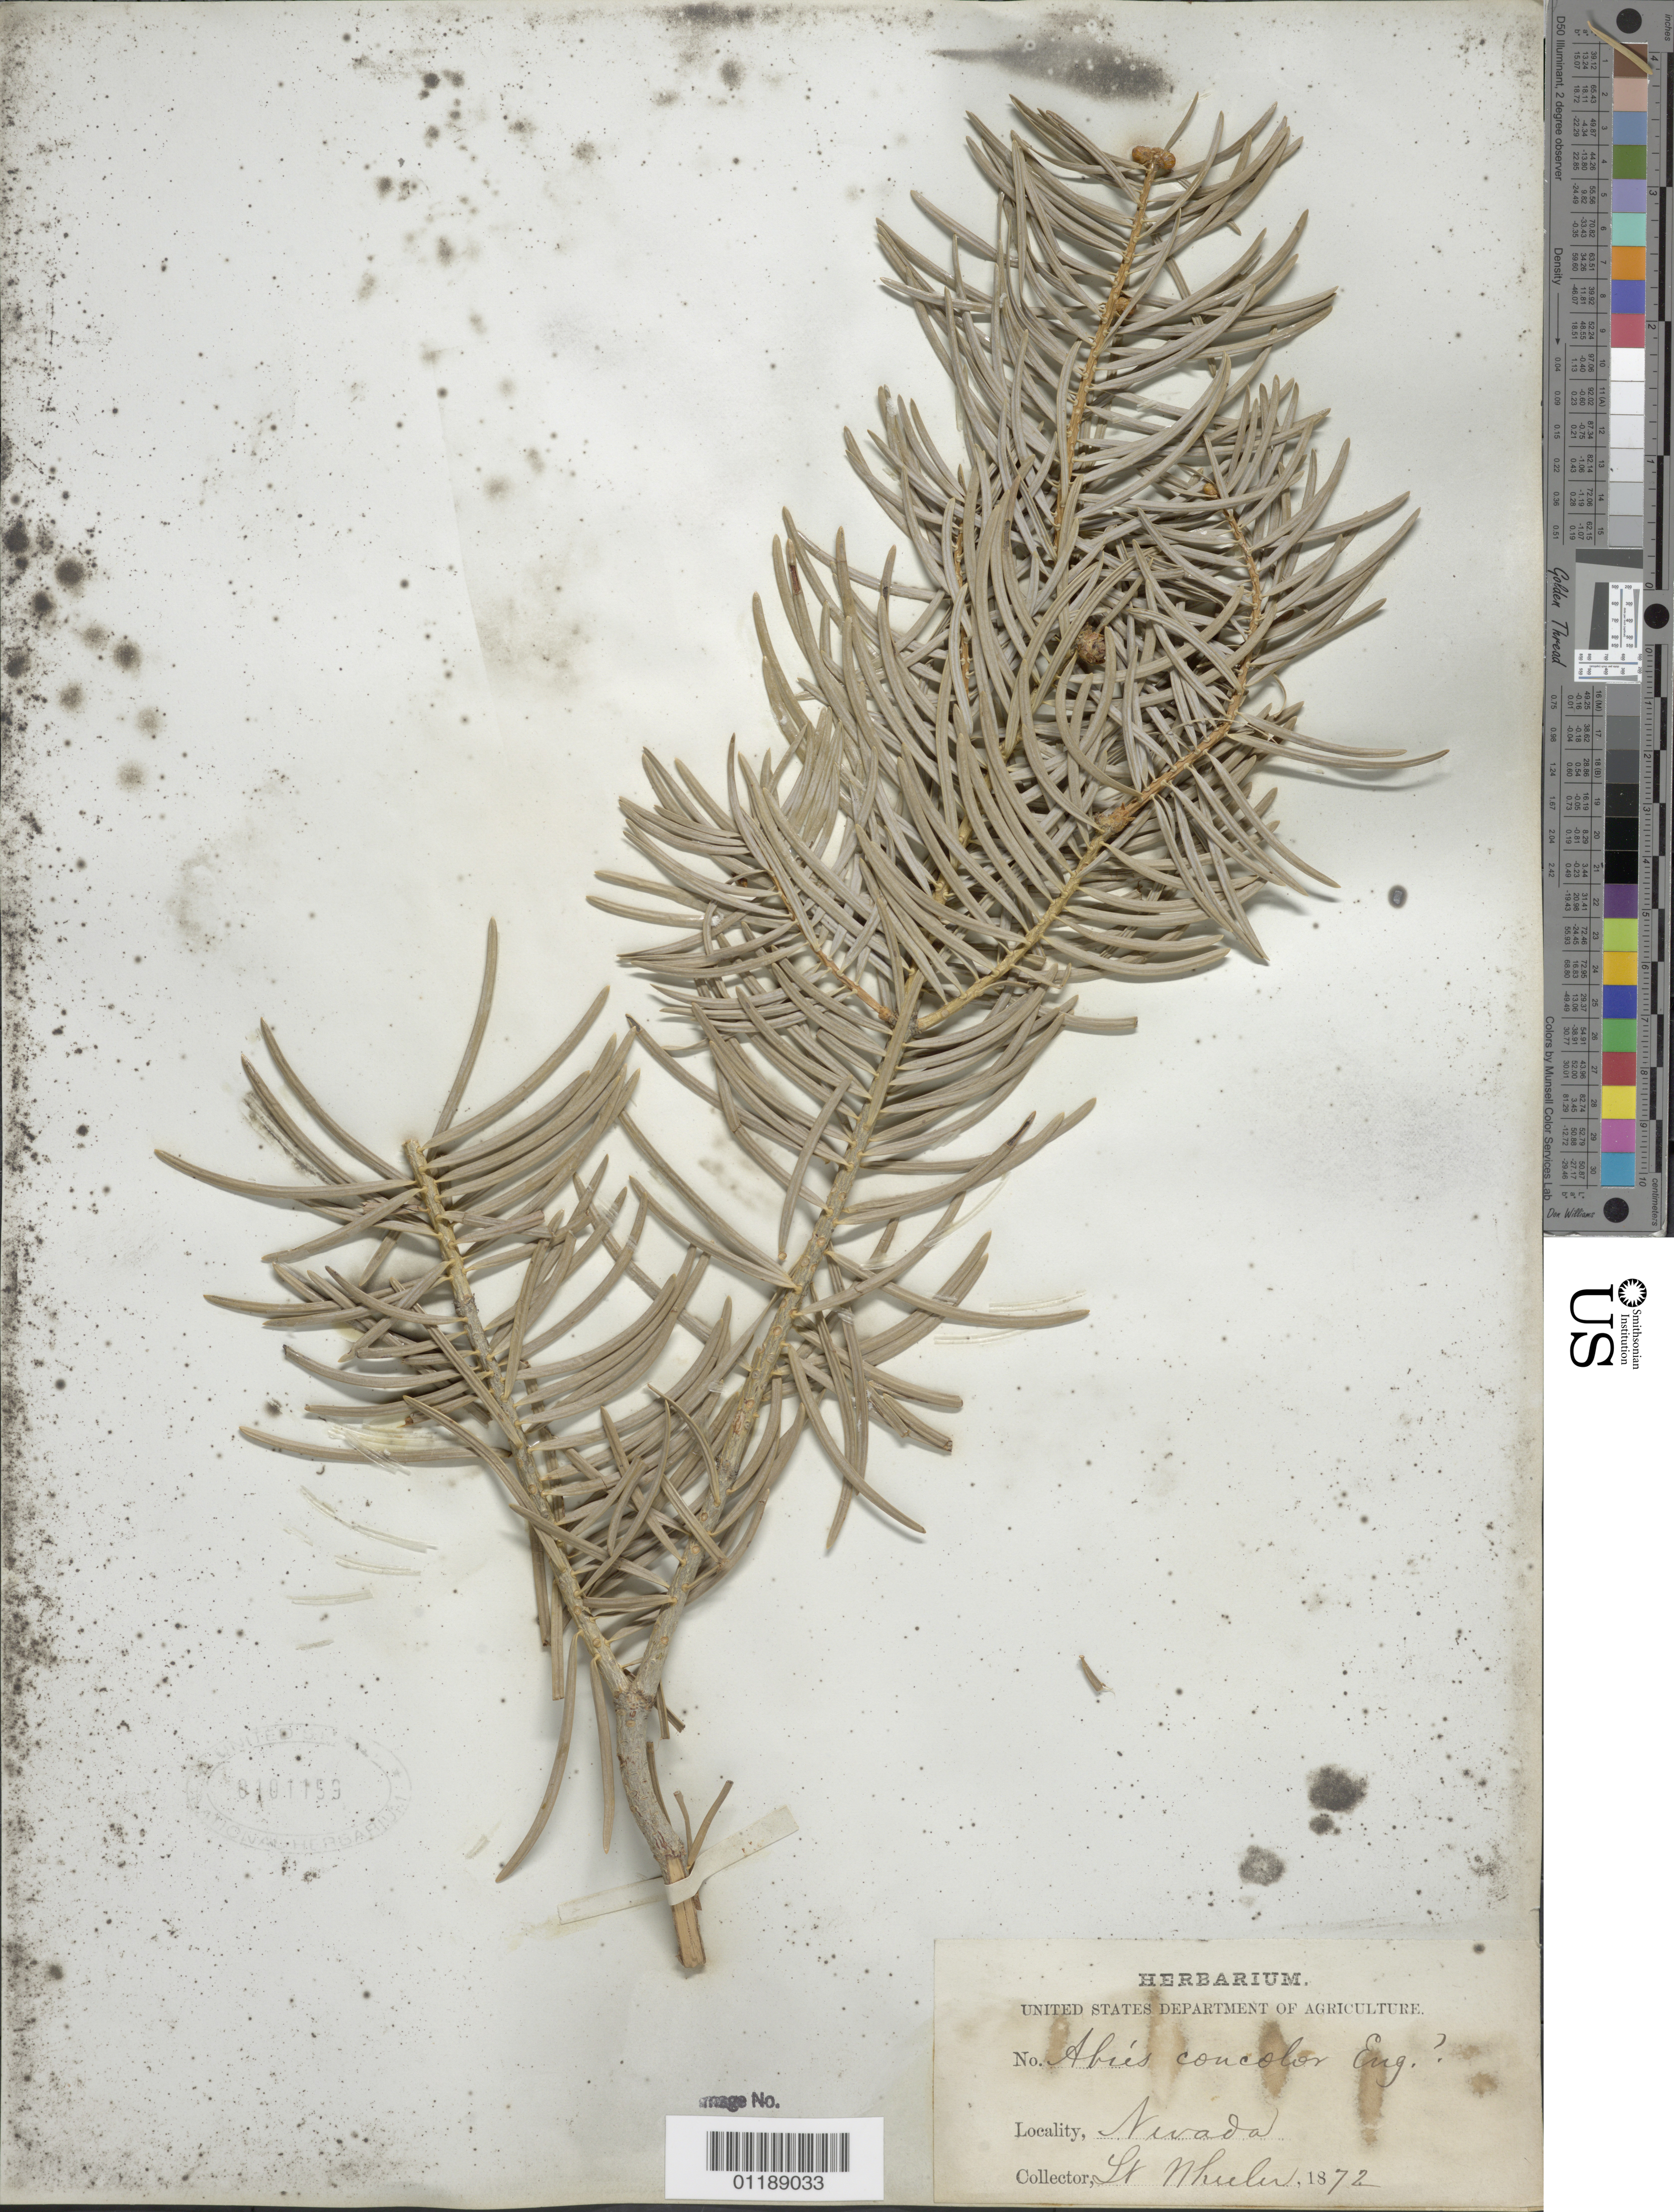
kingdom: Plantae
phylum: Tracheophyta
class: Pinopsida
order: Pinales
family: Pinaceae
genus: Abies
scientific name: Abies concolor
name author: (Gordon & Glend.) Lindl. ex Hildebr.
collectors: -- Wheeler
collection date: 1872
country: United States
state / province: Nevada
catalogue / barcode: US 101159